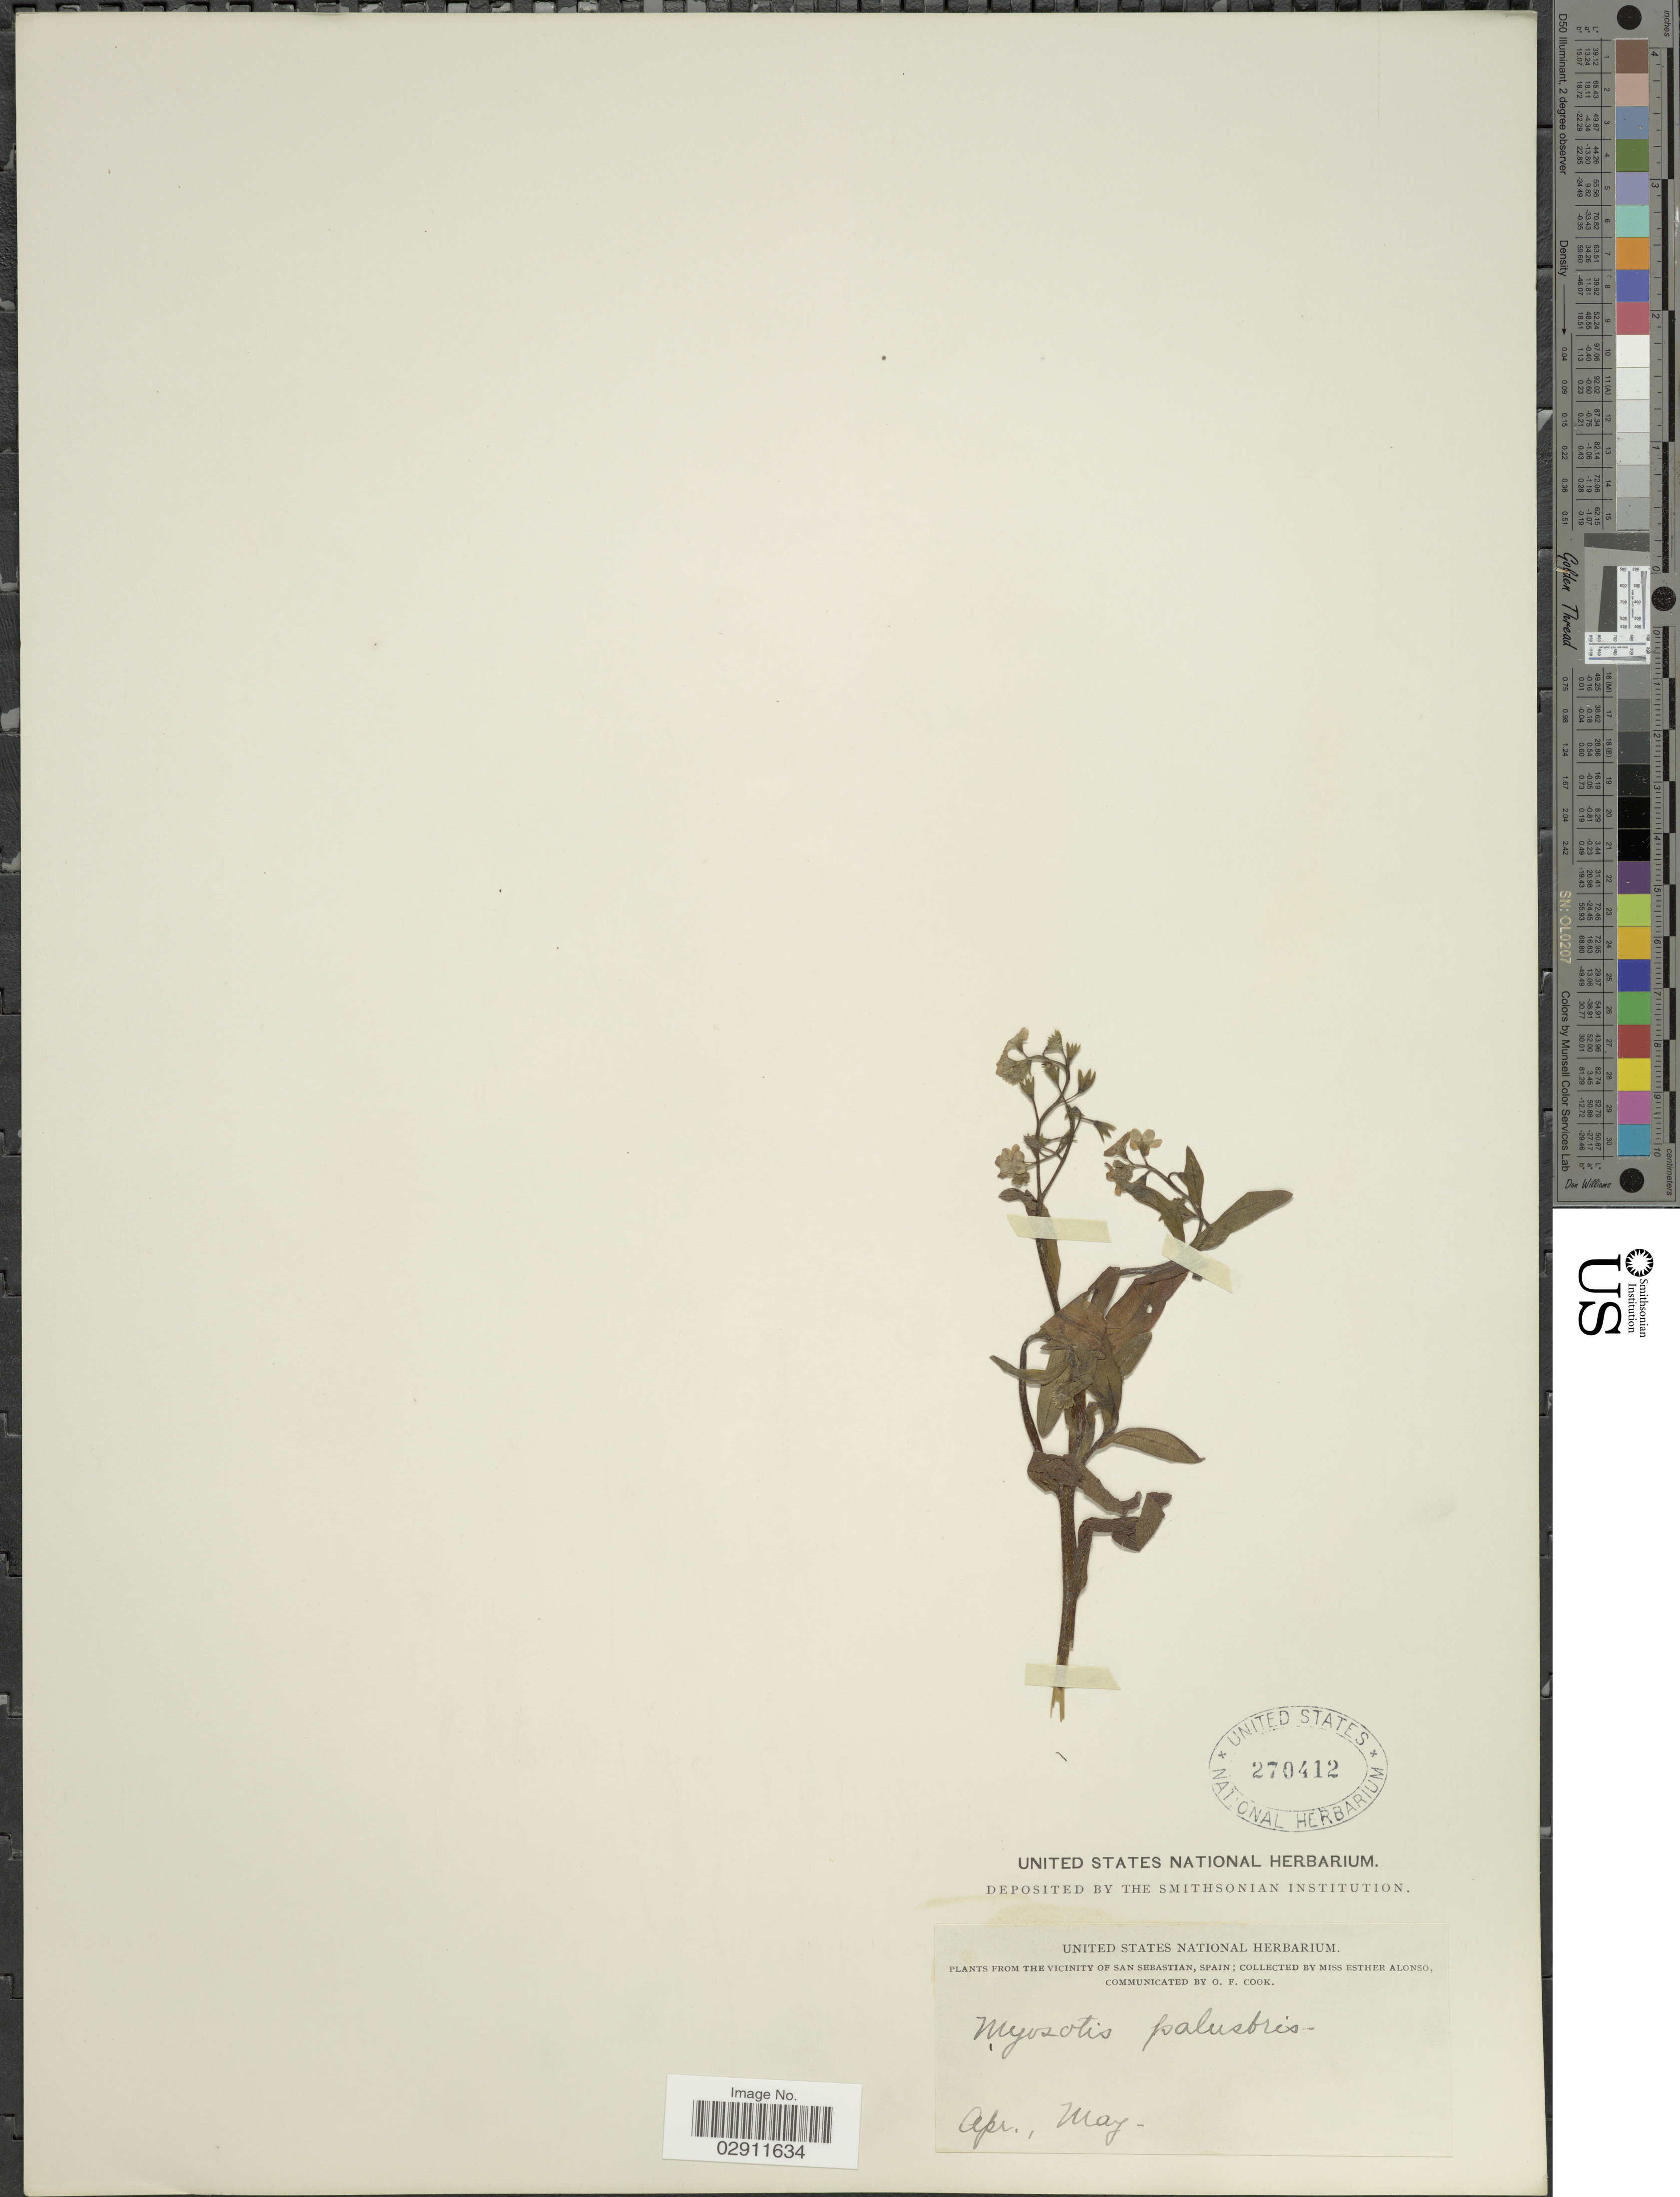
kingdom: Plantae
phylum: Tracheophyta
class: Magnoliopsida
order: Boraginales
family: Boraginaceae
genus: Myosotis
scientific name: Myosotis palustris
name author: L.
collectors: E. Alonso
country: Spain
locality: Vicinity of San Sebastian.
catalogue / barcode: US 270412